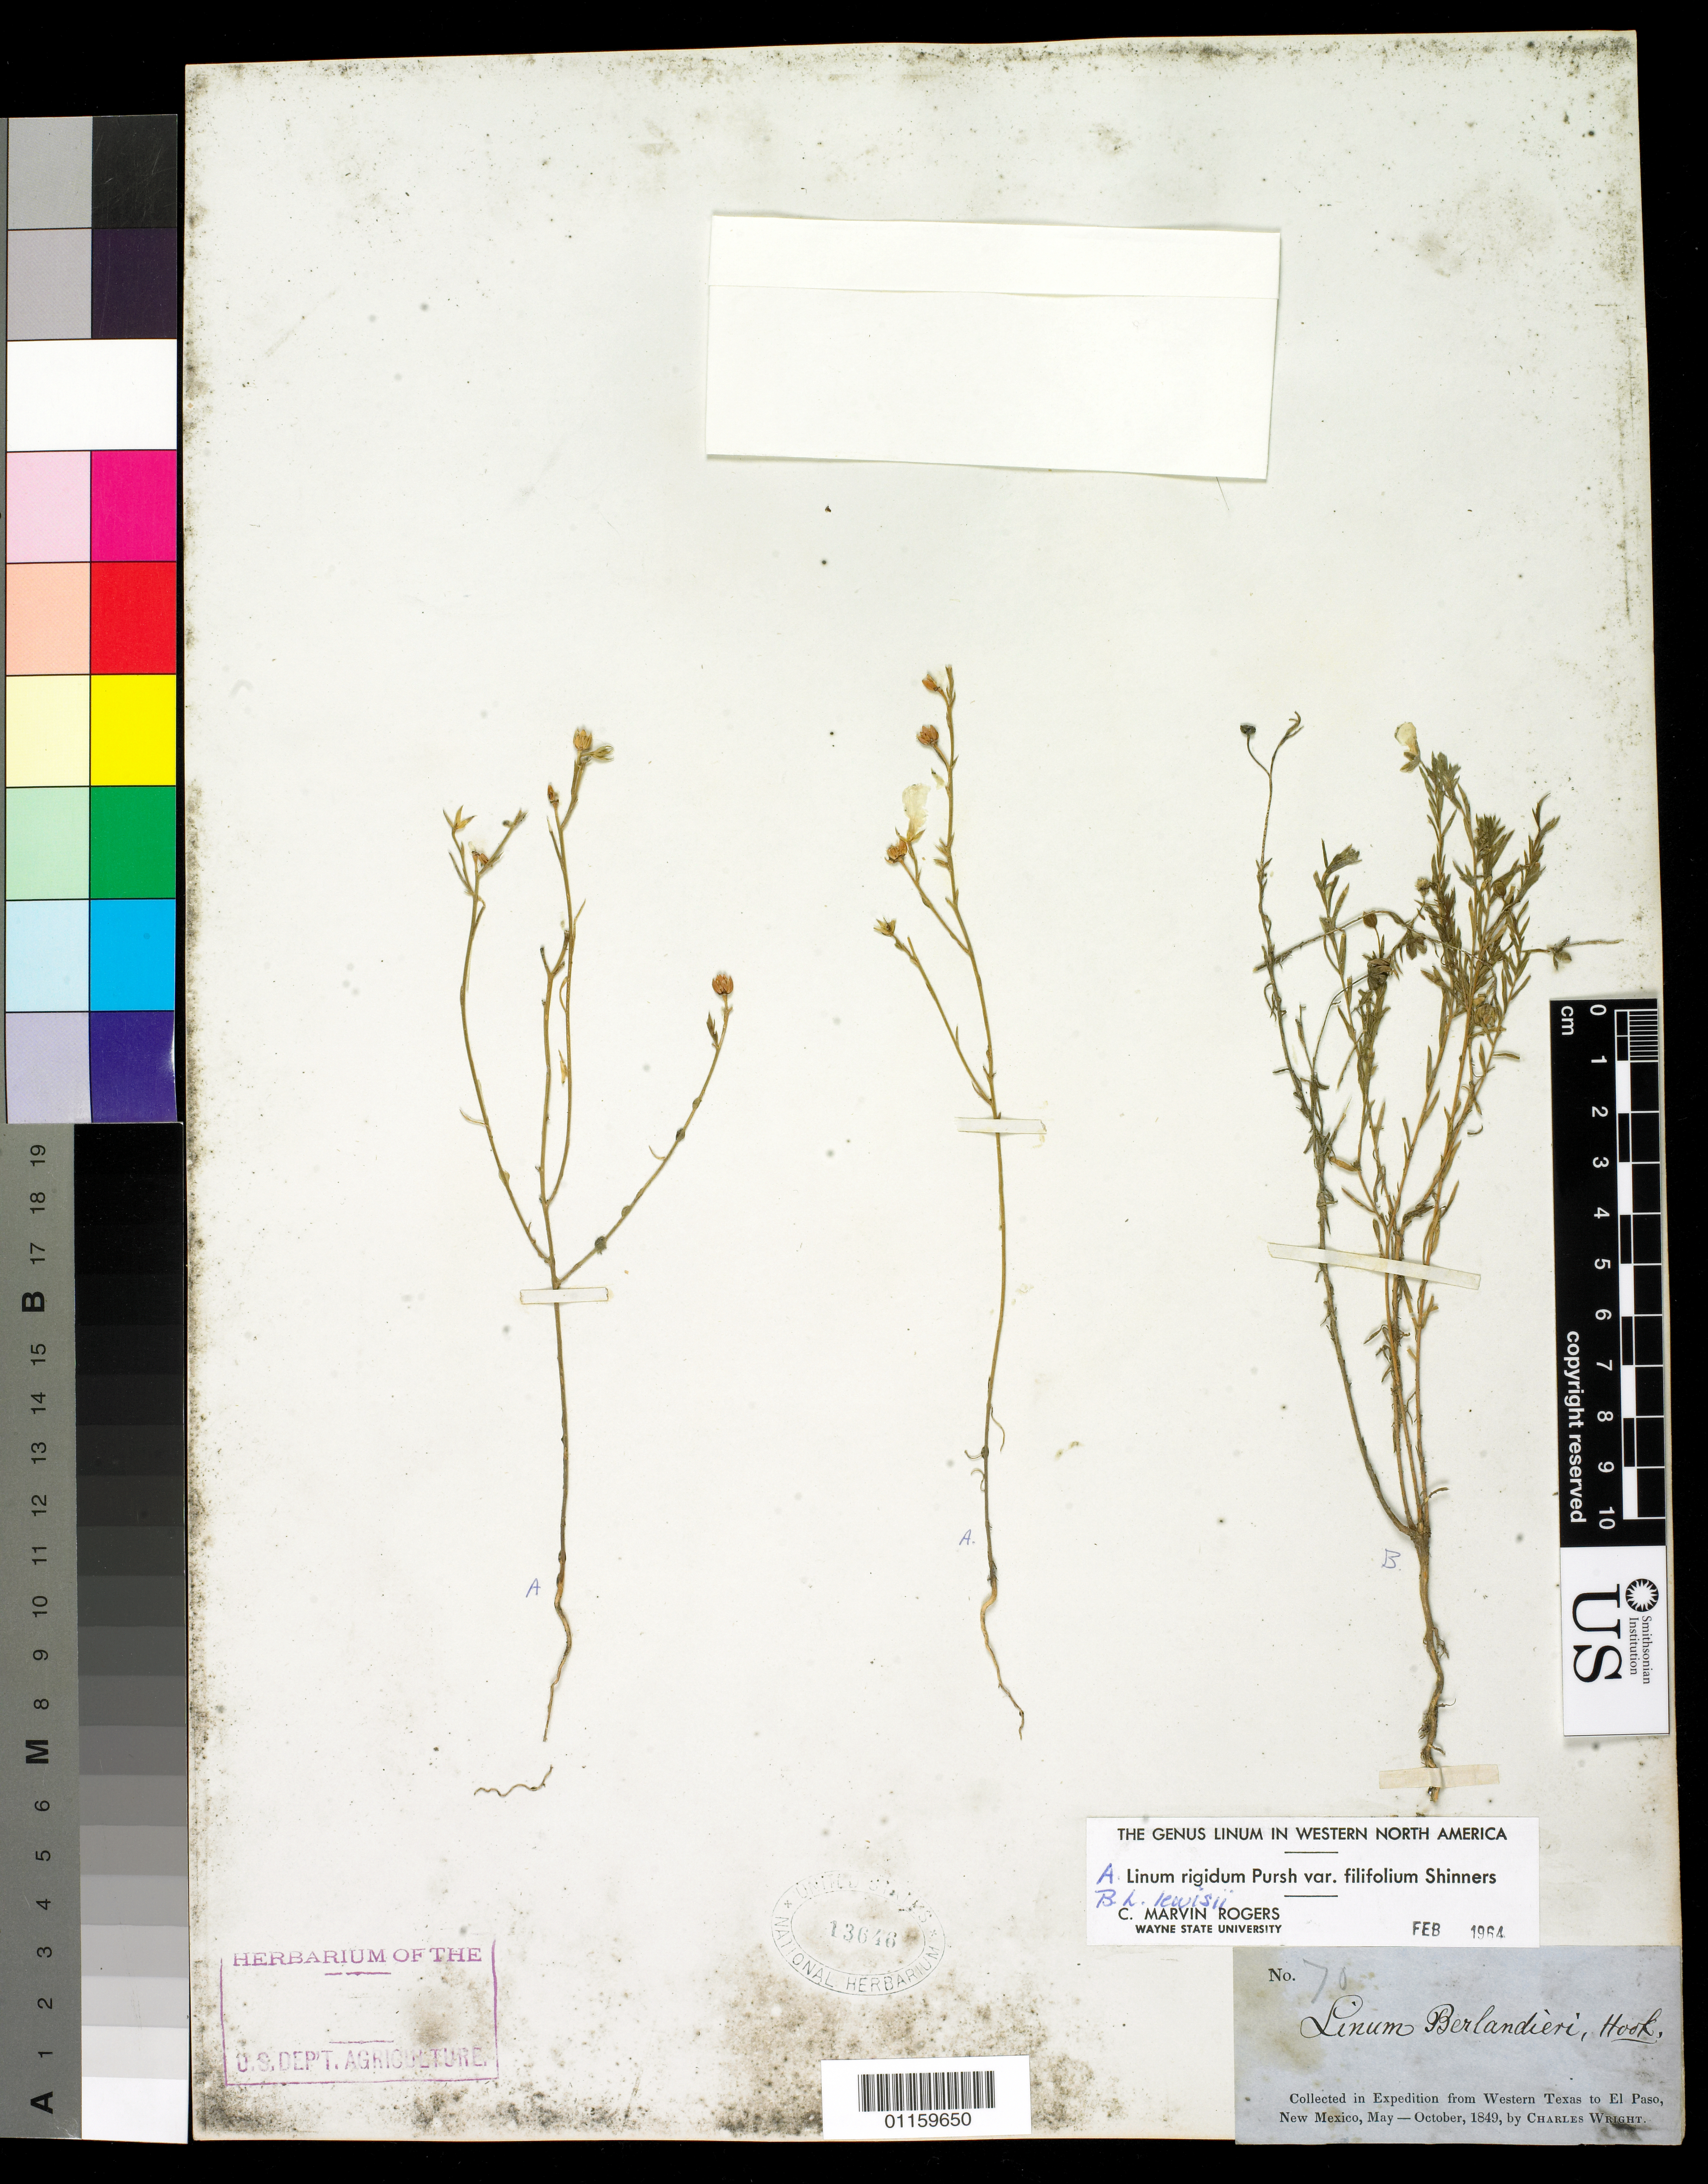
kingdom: Plantae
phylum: Tracheophyta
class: Magnoliopsida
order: Malpighiales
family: Linaceae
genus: Linum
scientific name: Linum rigidum var. filifolium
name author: Pursh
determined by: Rogers, C. M.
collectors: C. Wright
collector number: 70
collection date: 1849-05/1849-10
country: United States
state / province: New Mexico / Texas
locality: Western Texas to El Paso.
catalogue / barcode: US 13646